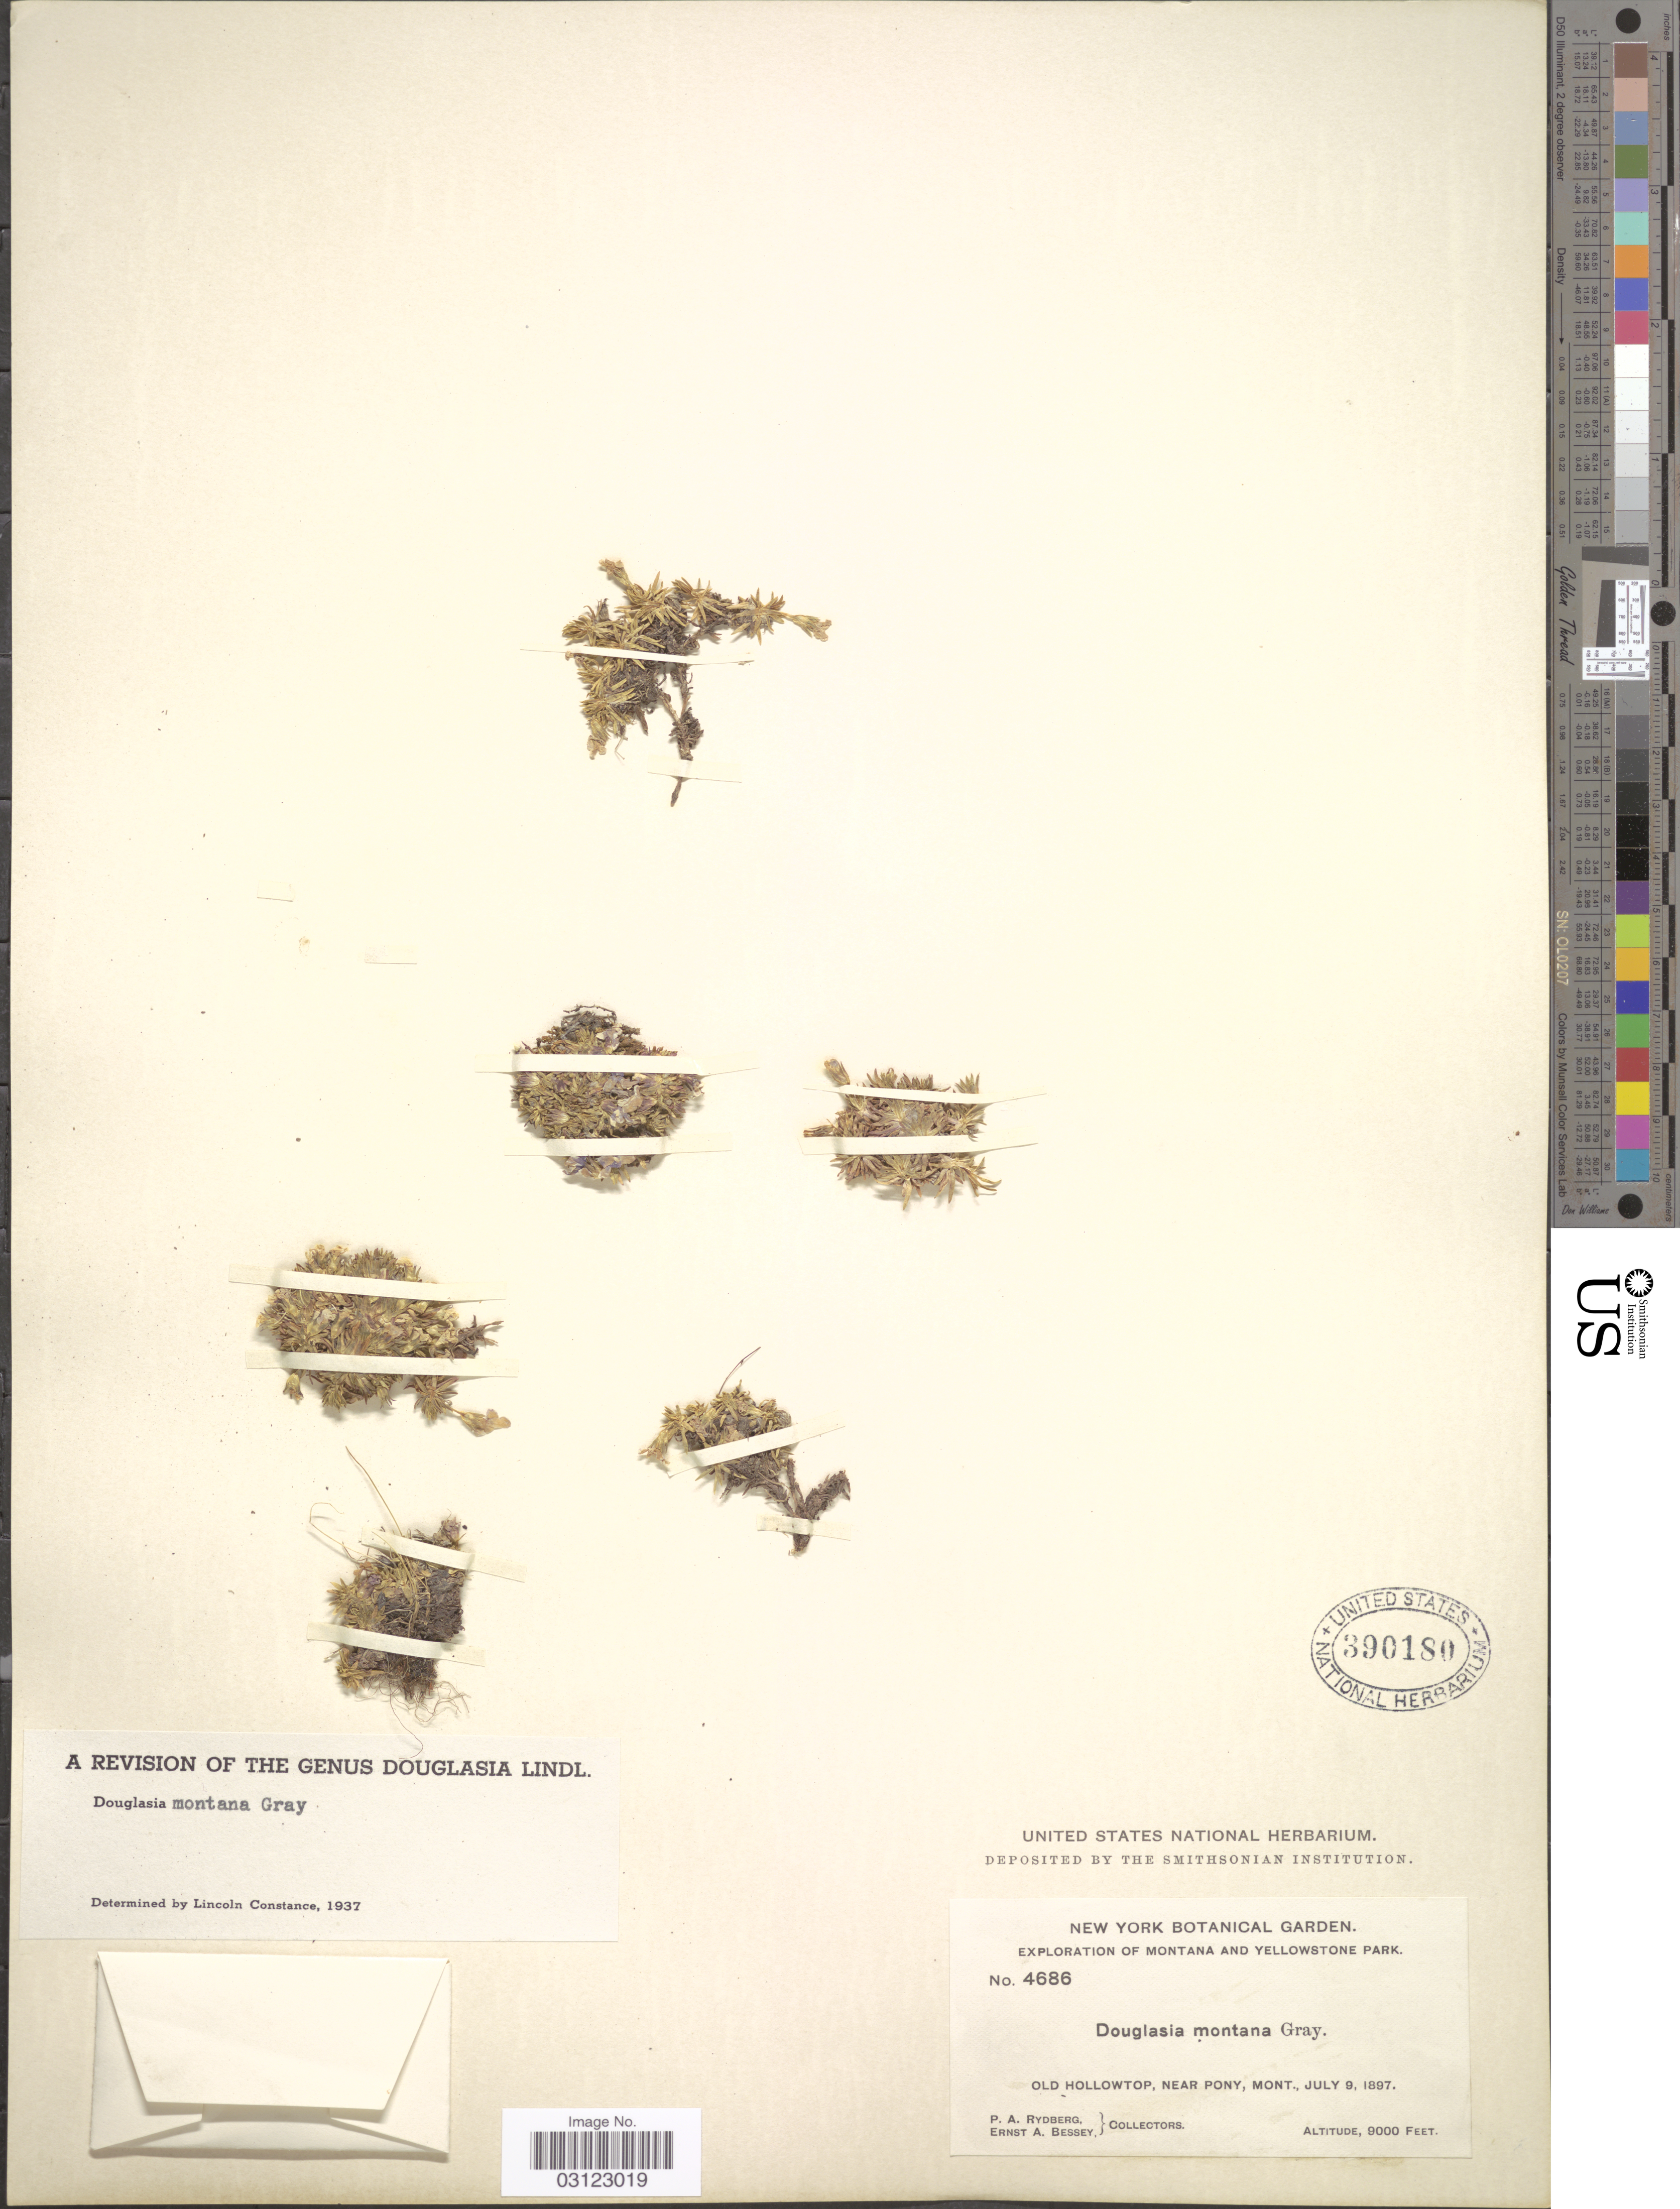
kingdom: Plantae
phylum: Tracheophyta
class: Magnoliopsida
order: Ericales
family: Primulaceae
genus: Douglasia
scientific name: Douglasia montana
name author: A. Gray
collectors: P. A. Rydberg & E. A. Bessey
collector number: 4686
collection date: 1897-07-09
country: United States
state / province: Montana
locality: Yellowstone National Park. Old Hollowtop, near Pony, Mont.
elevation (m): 2743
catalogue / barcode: US 390180